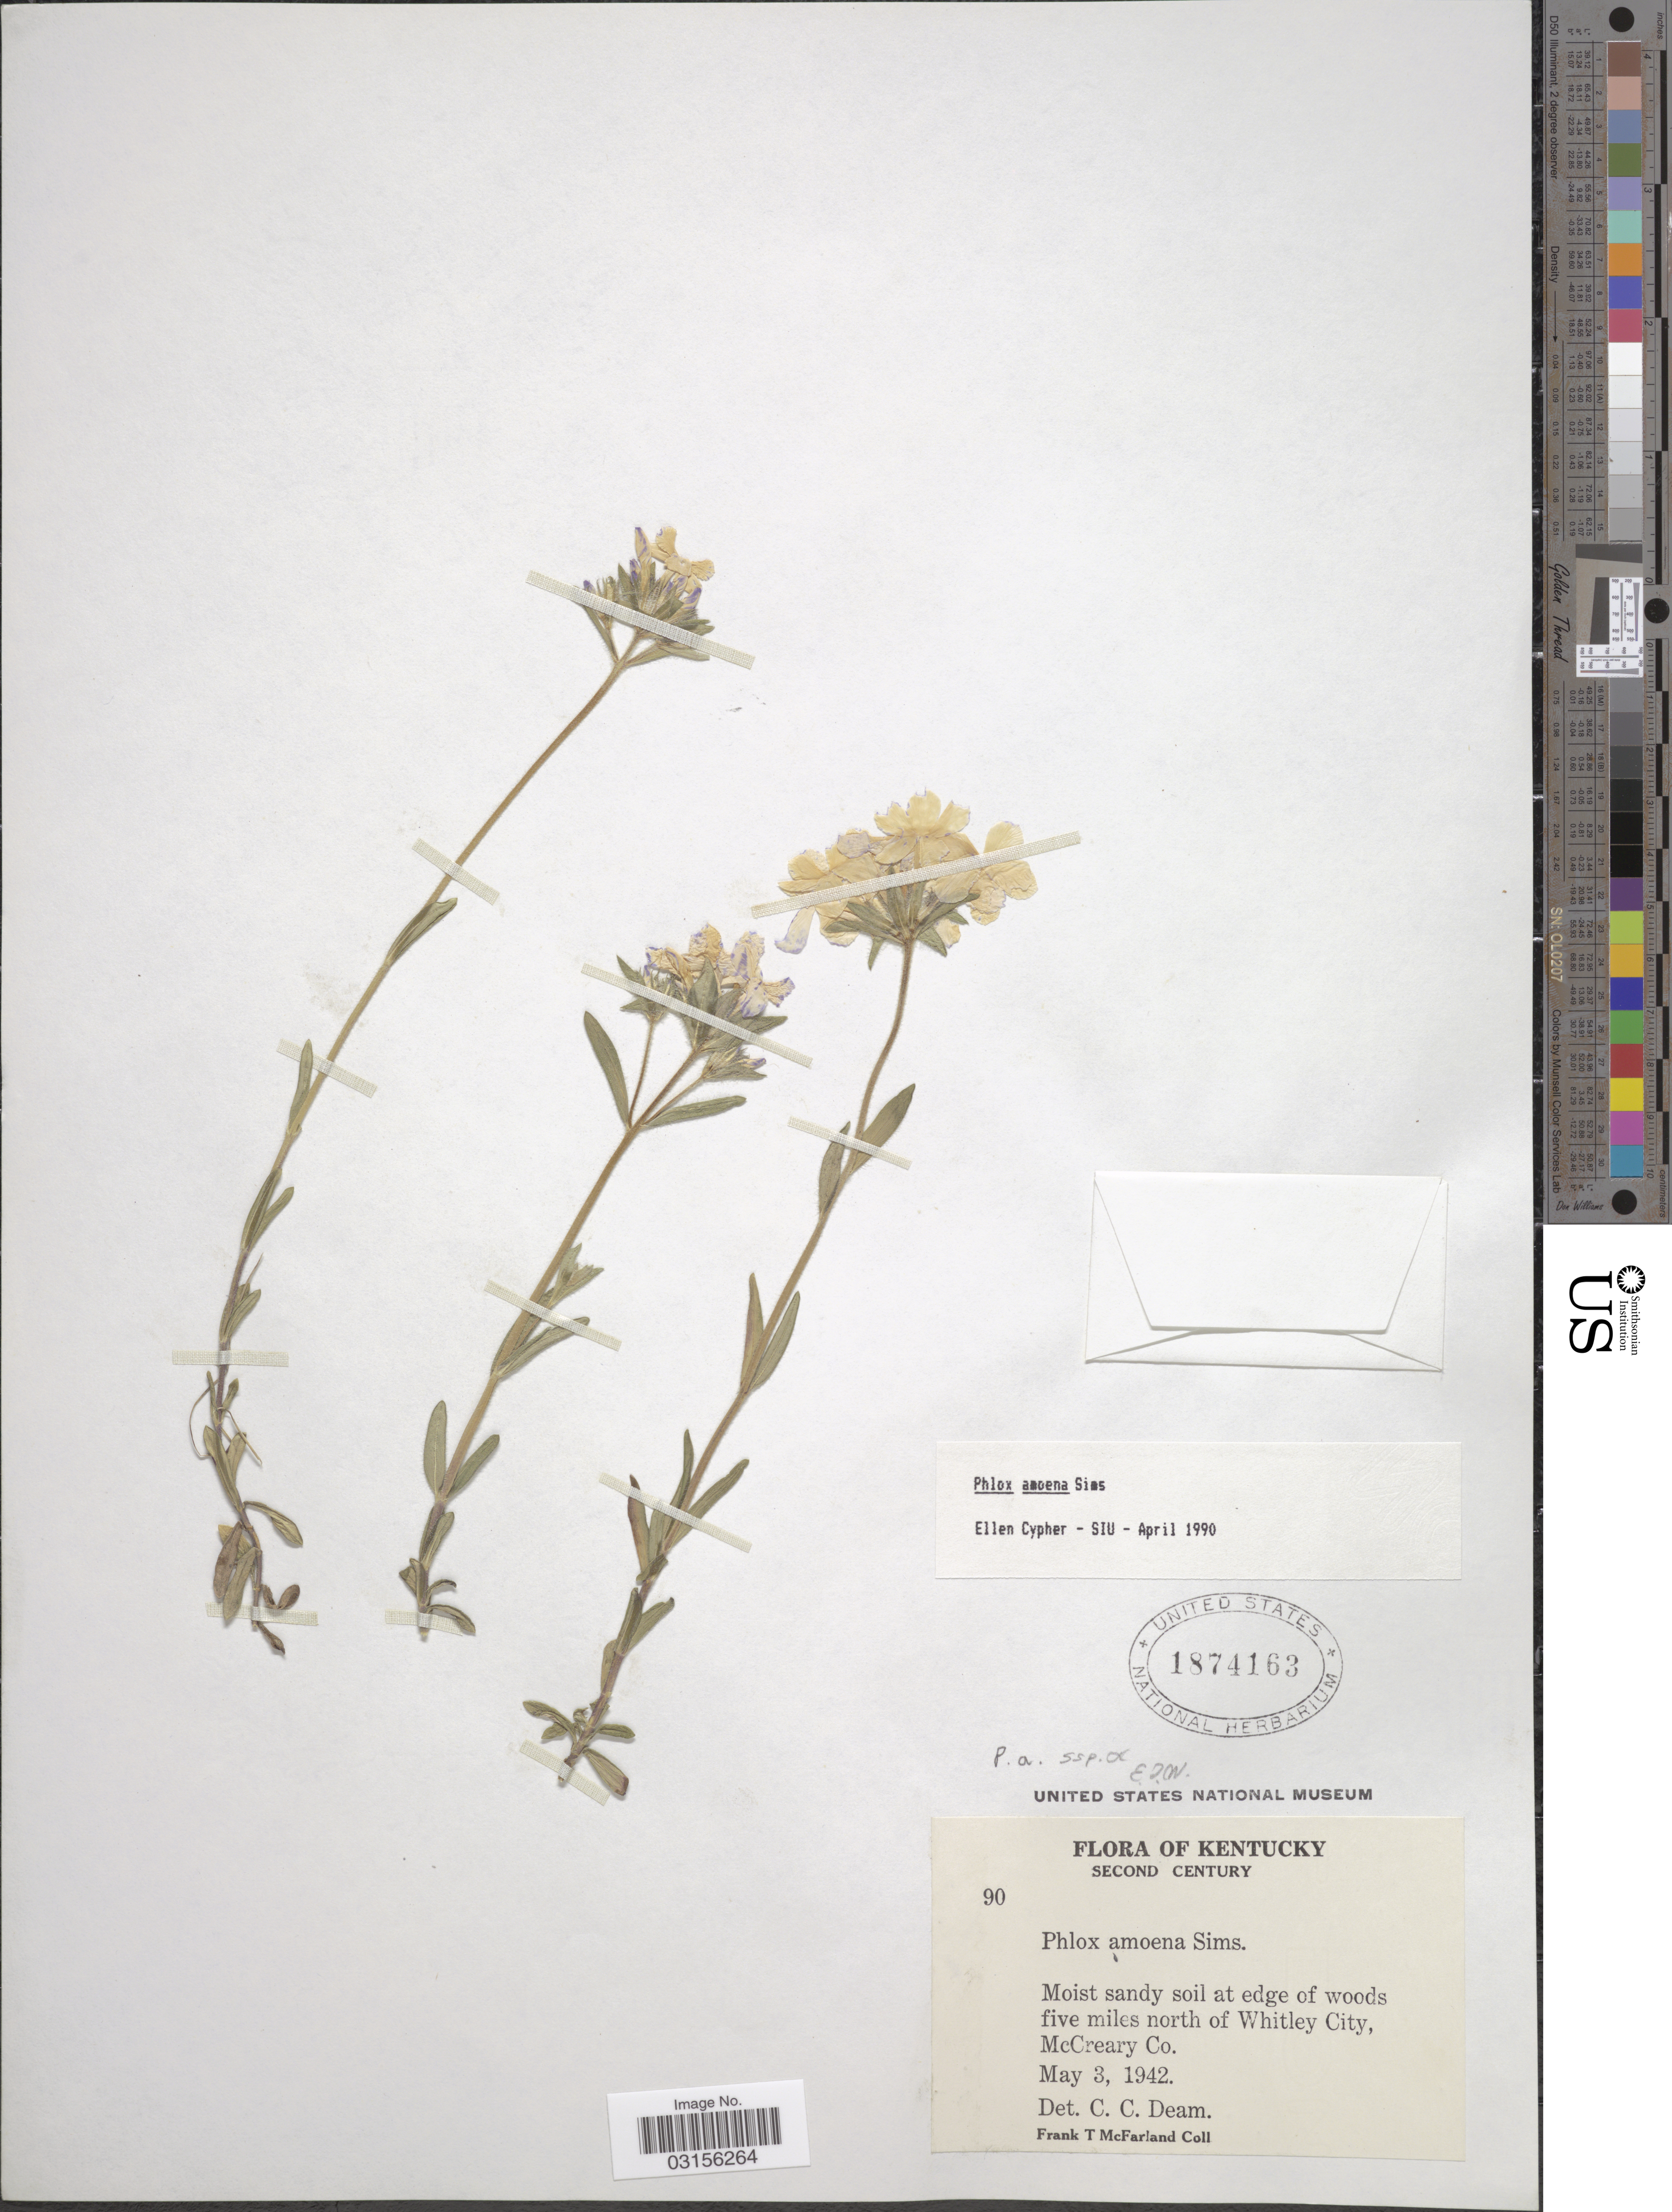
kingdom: Plantae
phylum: Tracheophyta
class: Magnoliopsida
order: Ericales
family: Polemoniaceae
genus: Phlox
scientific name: Phlox amoena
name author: Sims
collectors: F. McFarland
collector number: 90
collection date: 1942-05-03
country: United States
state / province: Kentucky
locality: Second Century. Five miles north of Whitley City, McCreary Co.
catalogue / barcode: US 1874163